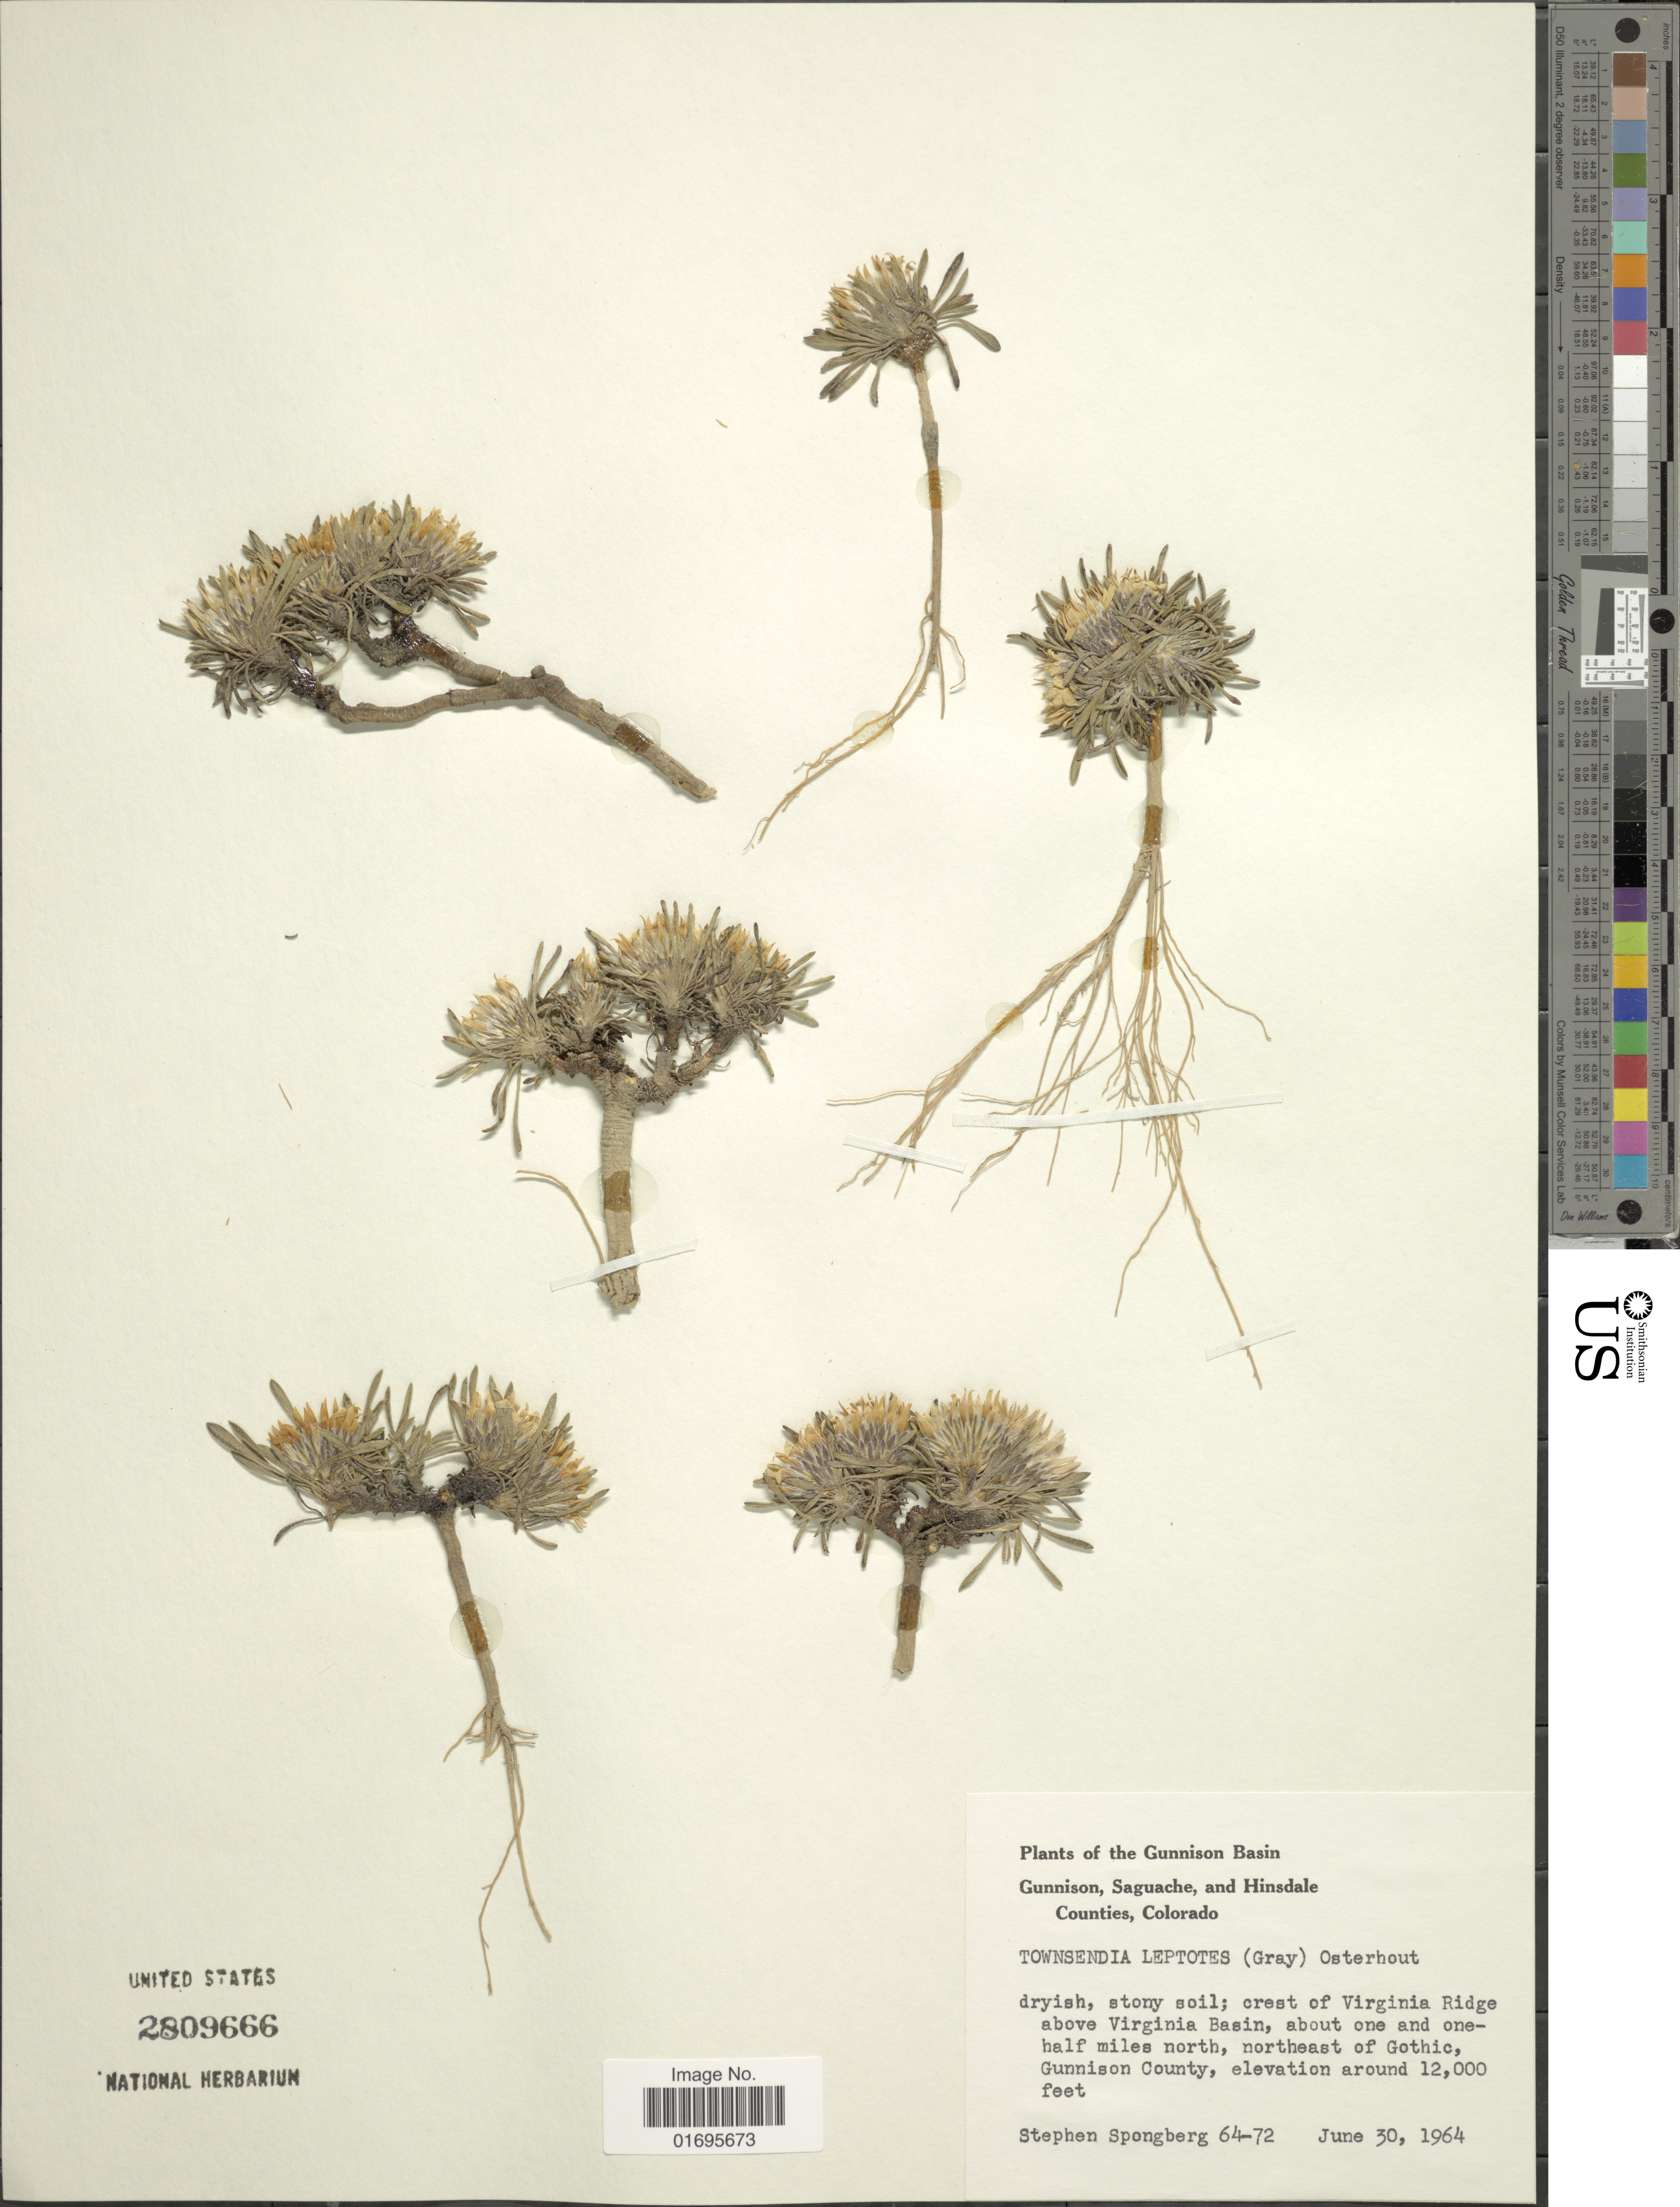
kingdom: Plantae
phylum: Tracheophyta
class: Magnoliopsida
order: Asterales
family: Asteraceae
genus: Townsendia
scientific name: Townsendia leptotes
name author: (A. Gray) Osterh.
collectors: S. A.Spongberg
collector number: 64-72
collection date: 1964-06-30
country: United States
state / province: Colorado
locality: Gunnison Basin, Gunnison, Saguache, and Hinsdale Counties, crest of Virginia Ridge above Virginia Basin, about one and one-half miles north, northeast of Gothic, Gunnison County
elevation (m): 3658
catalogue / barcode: US 2809666